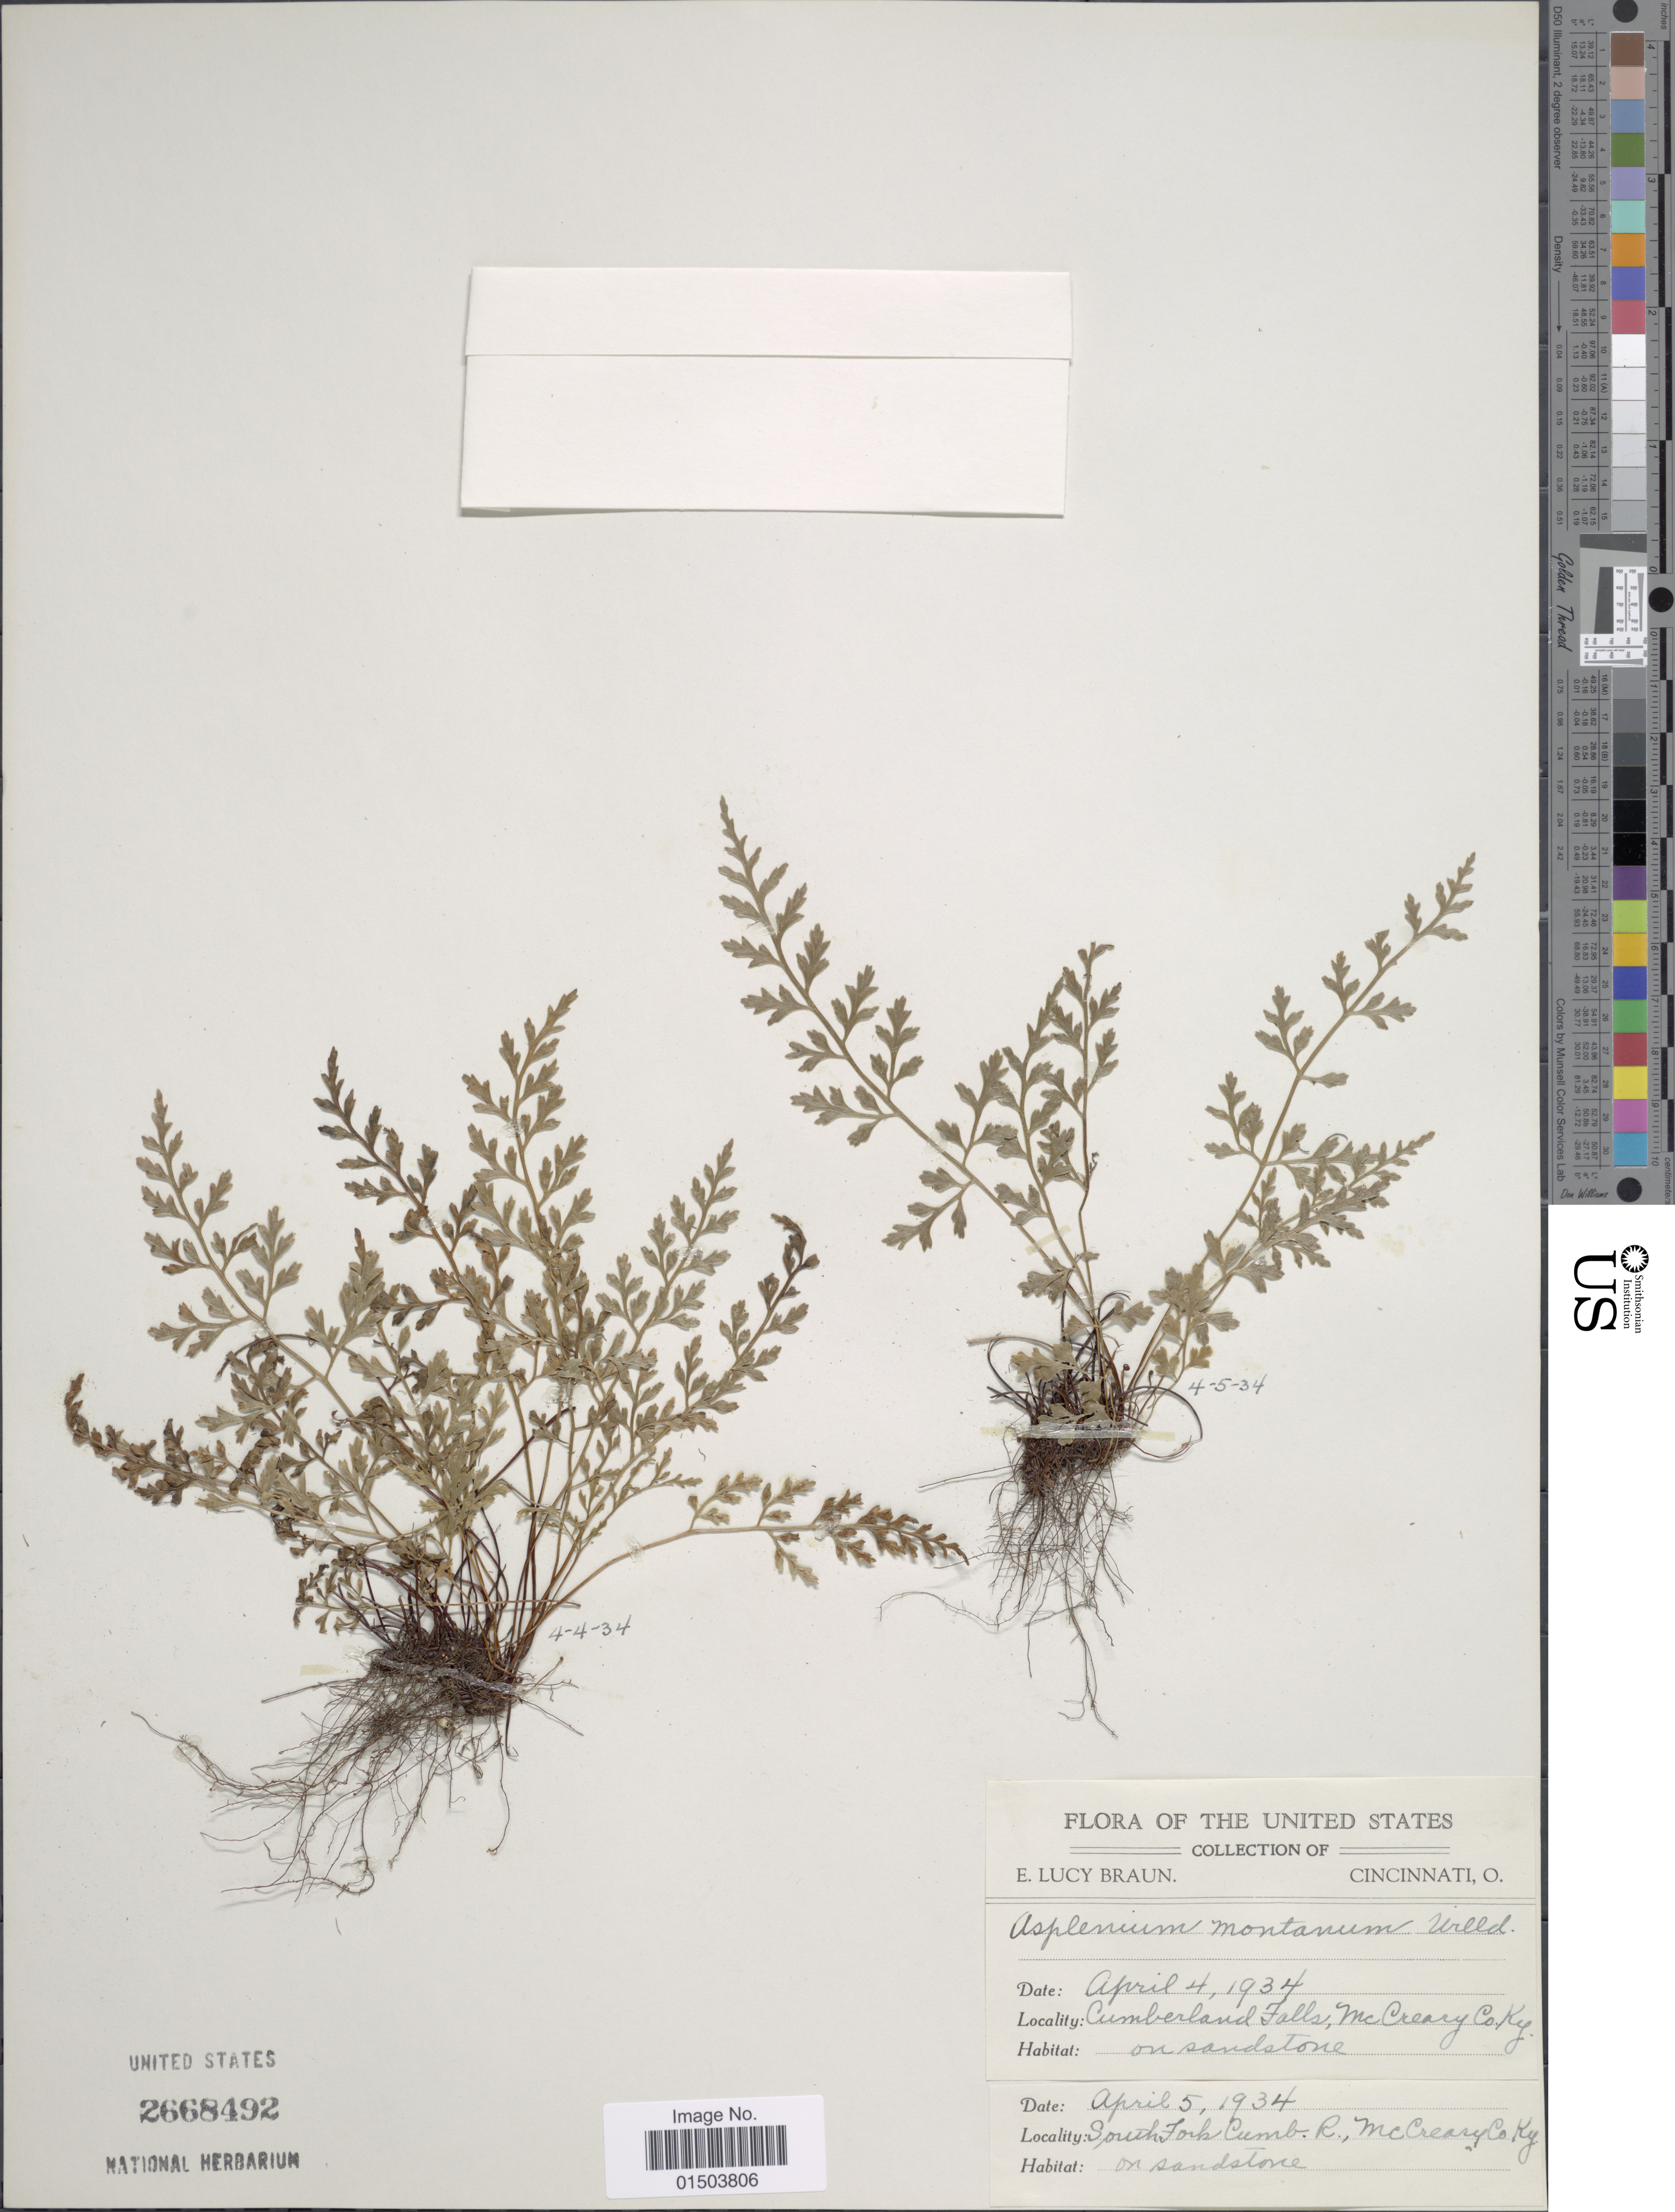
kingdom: Plantae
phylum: Tracheophyta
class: Polypodiopsida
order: Polypodiales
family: Aspleniaceae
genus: Asplenium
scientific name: Asplenium montanum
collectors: E. L. Braun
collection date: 1934-04-04/1934-04-05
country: United States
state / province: Kentucky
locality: Cumberland Falls, Mc Creary Co. South Fork Cumb. R.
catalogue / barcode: US 2668492